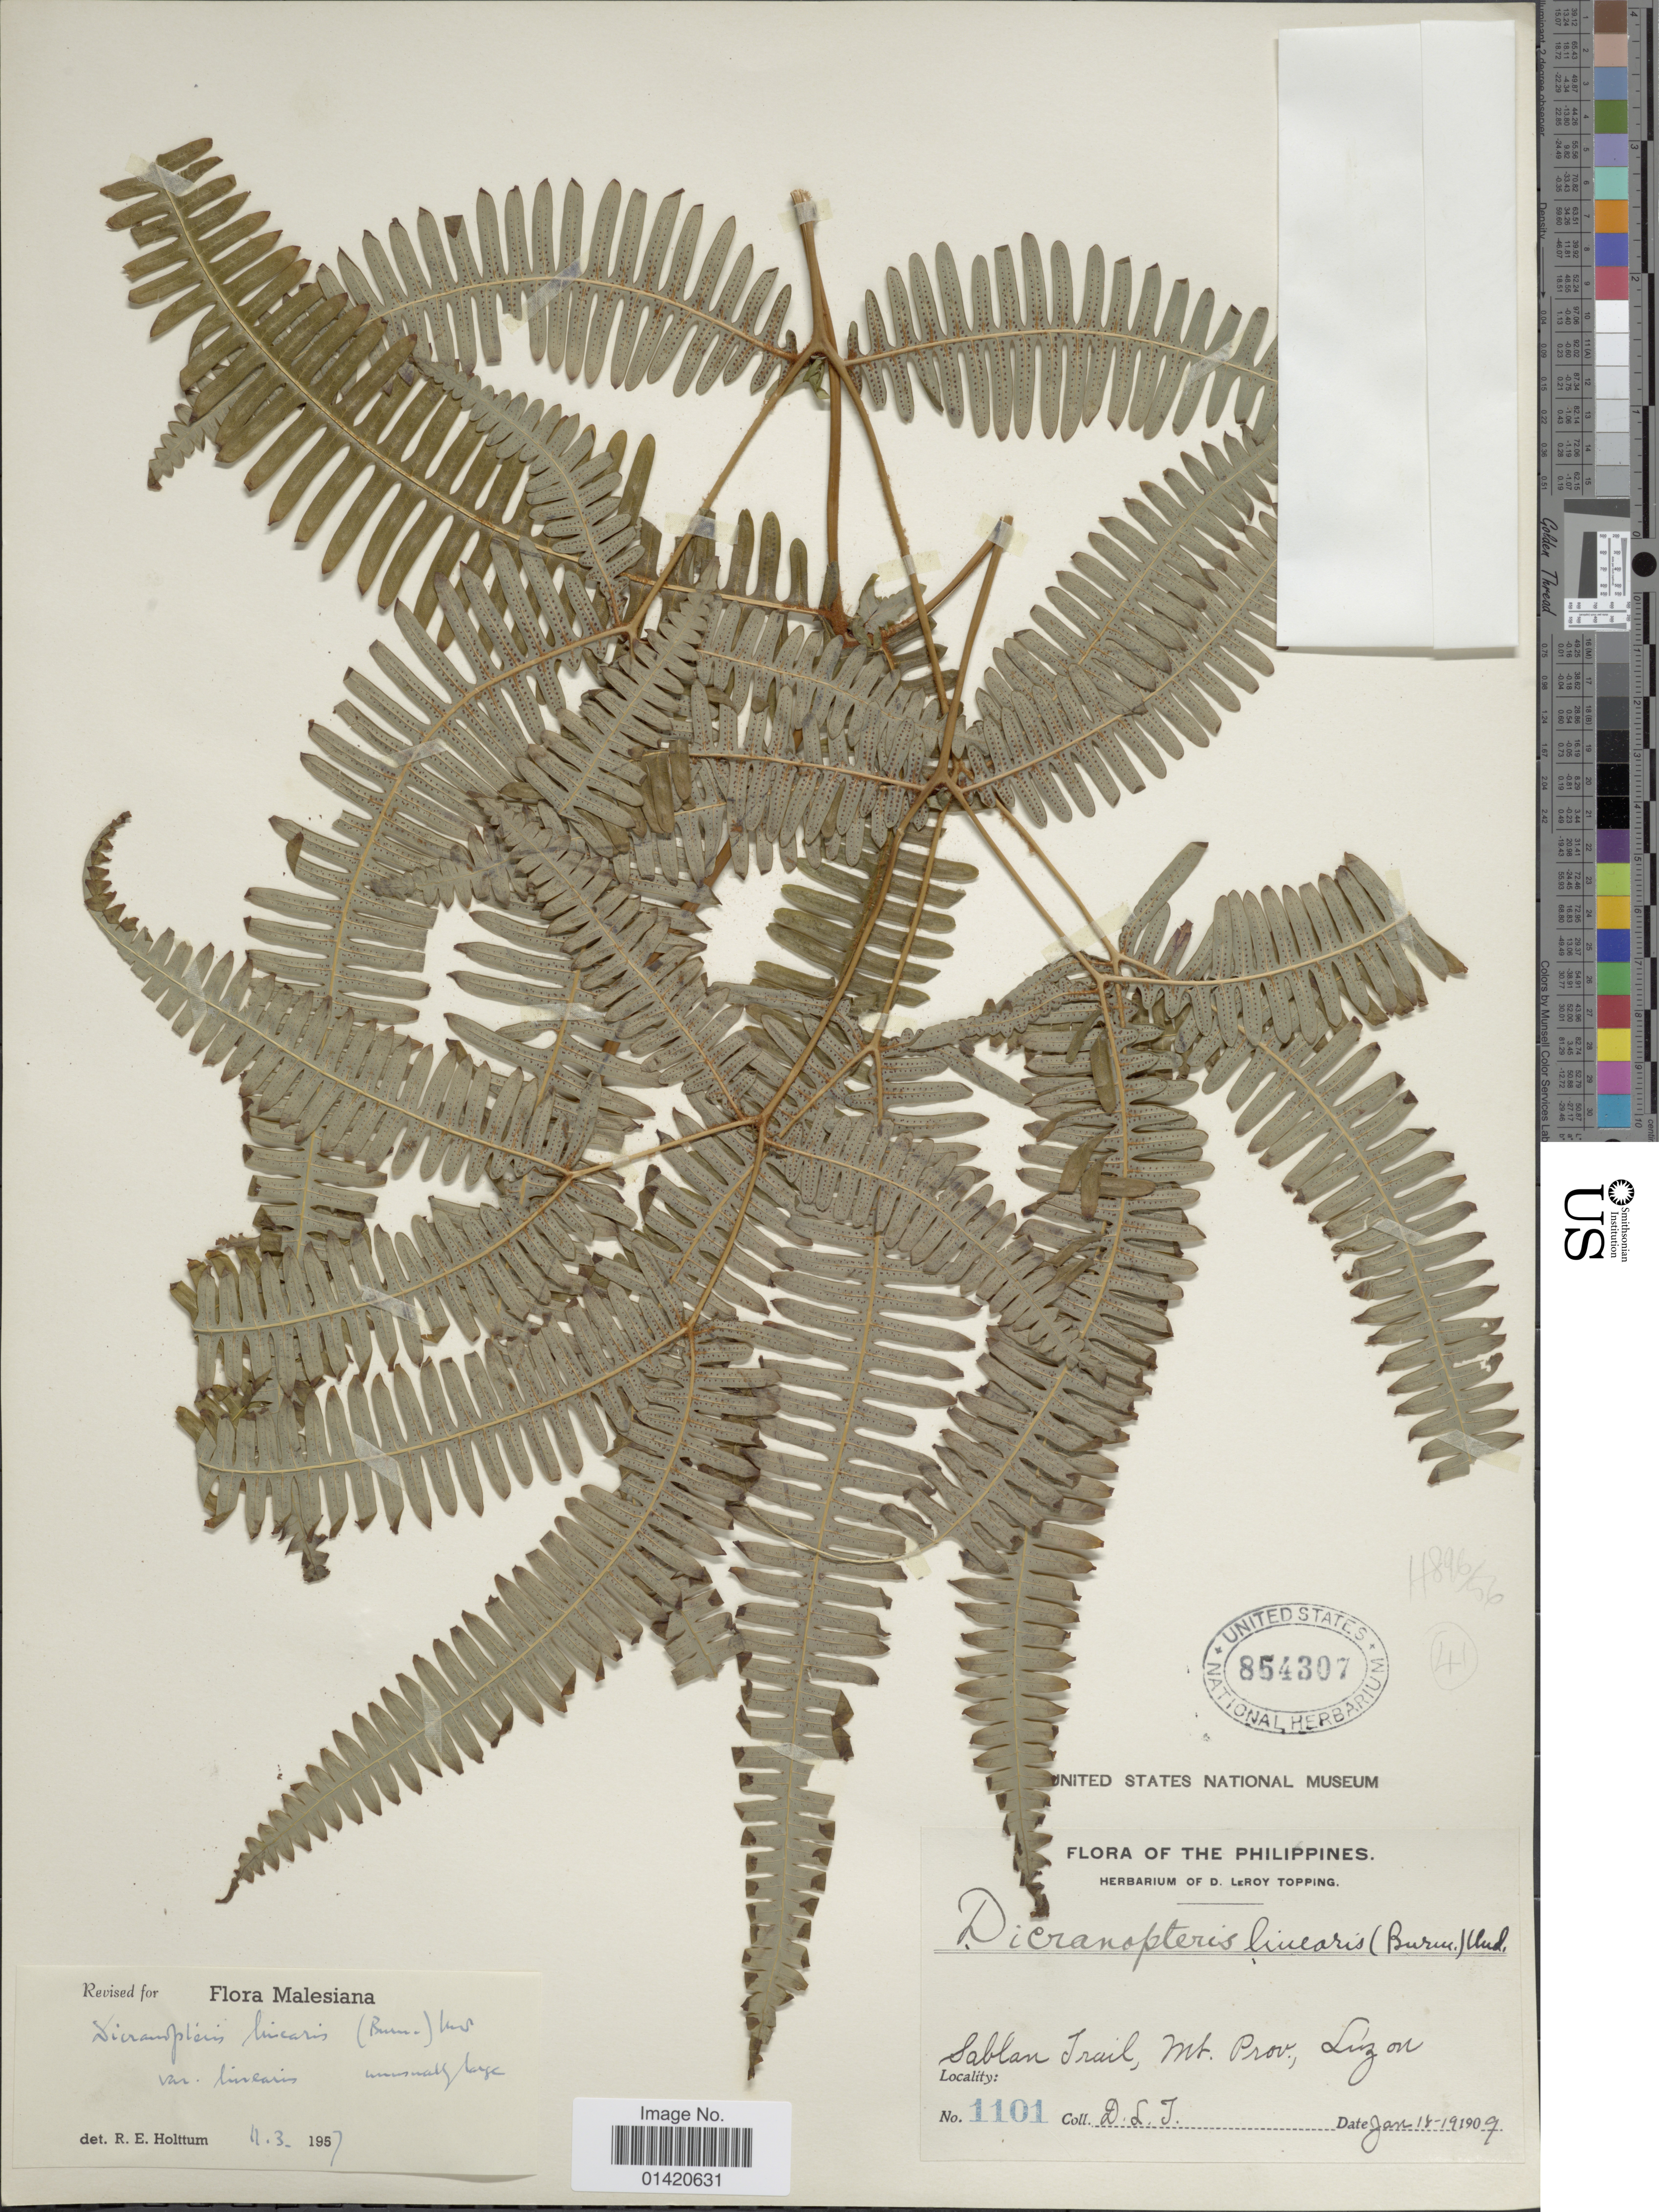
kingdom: Plantae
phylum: Tracheophyta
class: Polypodiopsida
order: Gleicheniales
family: Gleicheniaceae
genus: Dicranopteris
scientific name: Dicranopteris linearis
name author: (Burm. f.) Underw.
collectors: D. L. Topping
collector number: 1101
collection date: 1909-01-18/1909-01-19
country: Philippines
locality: Sablan Trail, Mt Prov. Luzon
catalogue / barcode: US 854307